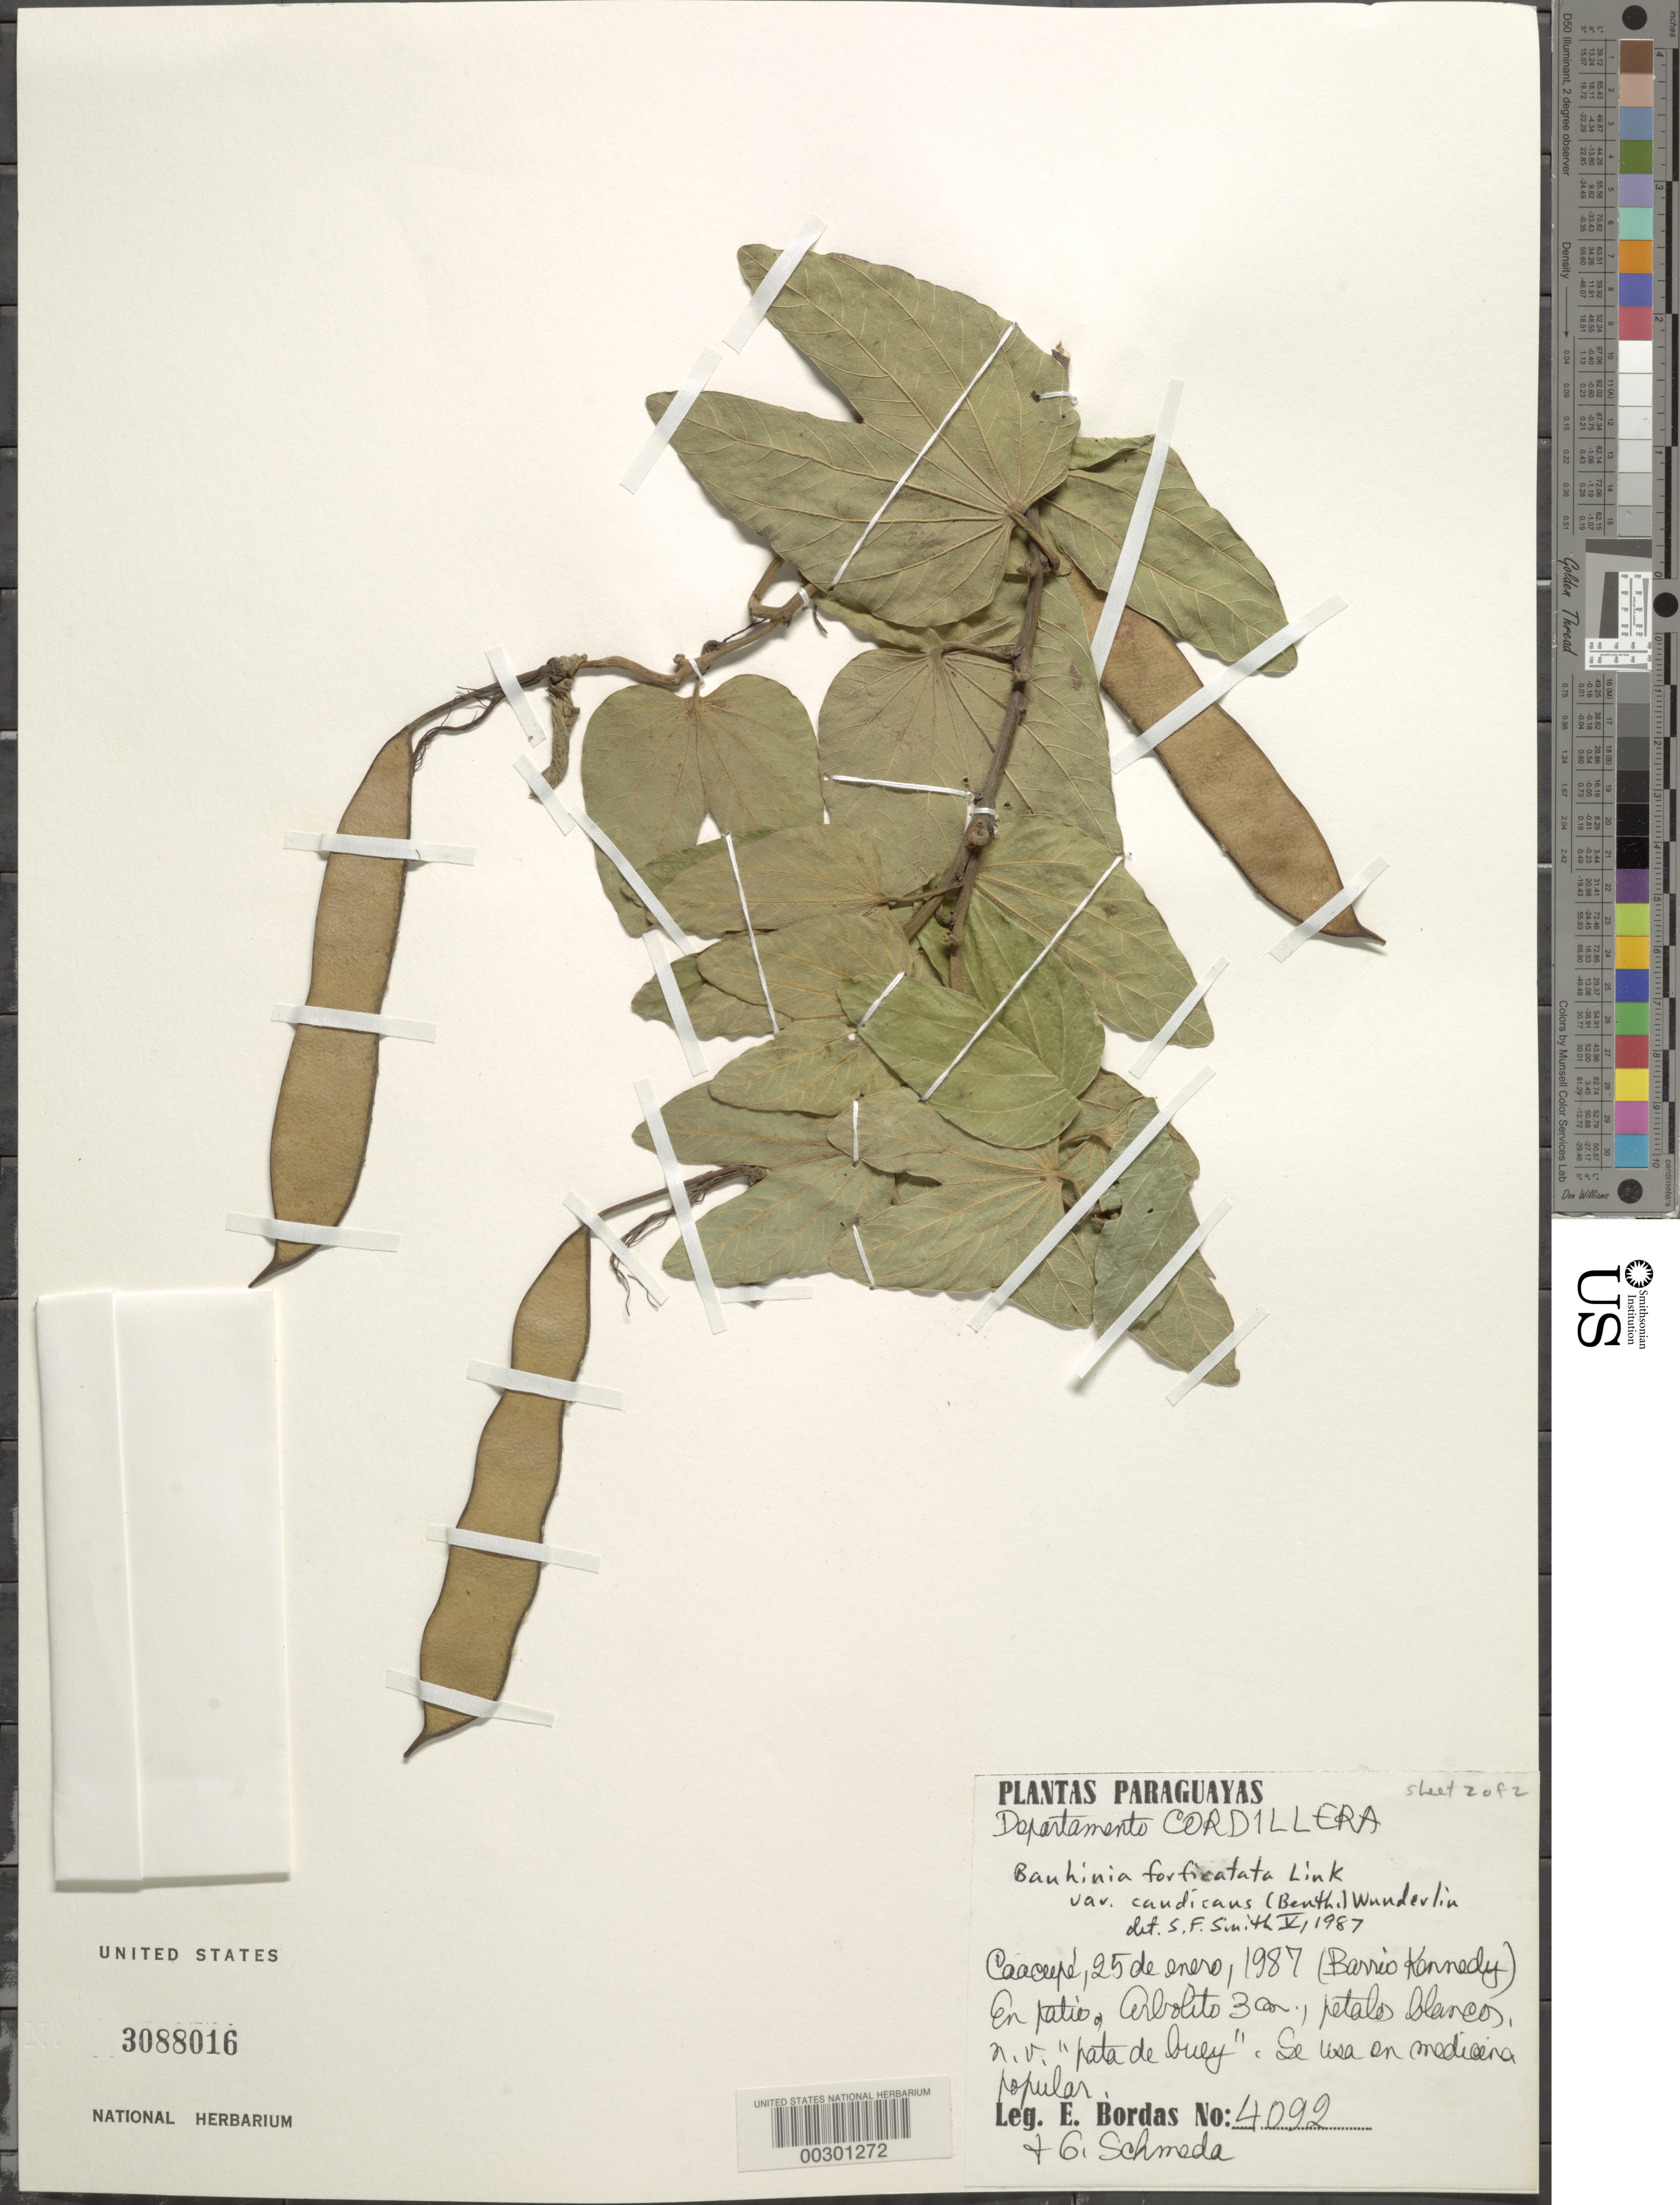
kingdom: Plantae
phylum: Tracheophyta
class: Magnoliopsida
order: Fabales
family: Fabaceae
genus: Bauhinia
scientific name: Bauhinia forficata subsp. pruinosa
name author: (Vogel) Fortunato & Wunderlin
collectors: E. Bordas & G. Schmeda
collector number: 4092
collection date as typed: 25 Jan 1987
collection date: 1987-01-25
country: Paraguay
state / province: Cordillera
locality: Caacupe (barrio kennedy)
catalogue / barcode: US 3088016